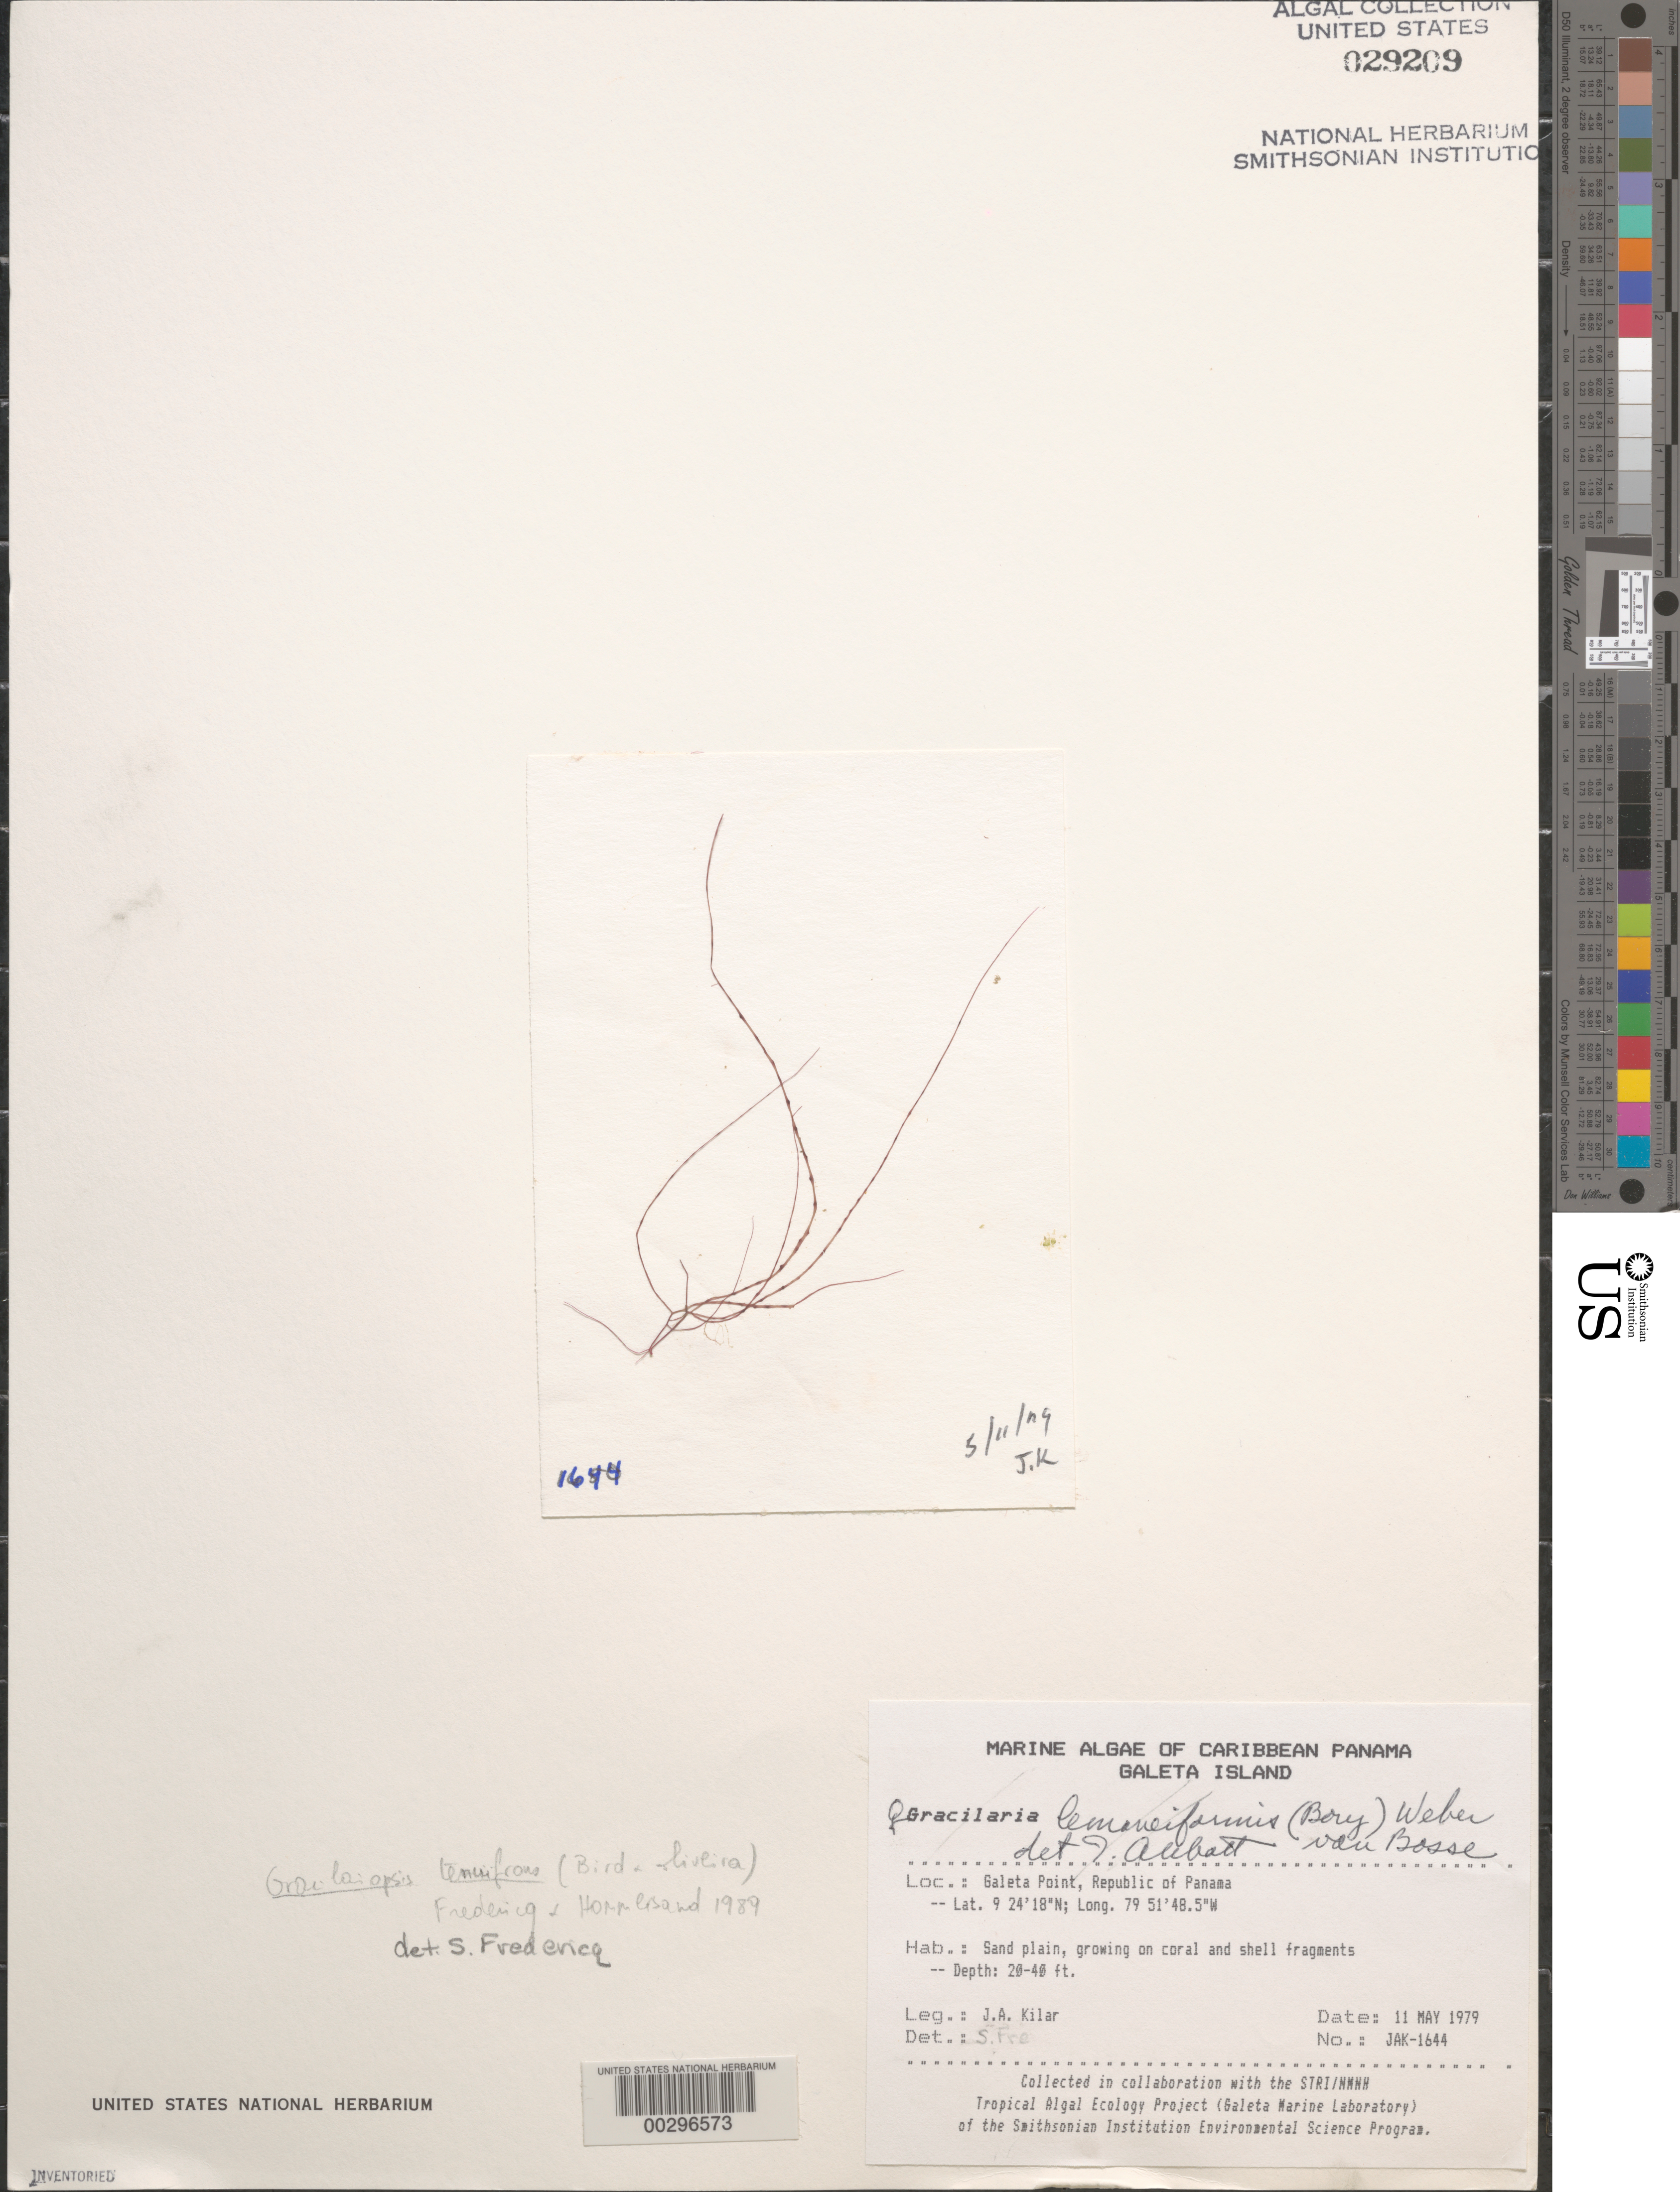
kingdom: Plantae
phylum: Rhodophyta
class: Florideophyceae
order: Gracilariales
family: Gracilariaceae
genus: Gracilariopsis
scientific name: Gracilariopsis tenuifrons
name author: (C.J. Bird & E.C. Oliveira) Fredericq & Hommersand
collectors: J. A. Kilar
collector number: JAK-1644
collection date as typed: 11 May 1979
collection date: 1979-05-11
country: Panama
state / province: Colón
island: Galeta Island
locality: Galeta Point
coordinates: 9 24' 18" N, 79 51' 48.5" W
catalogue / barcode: US 29209